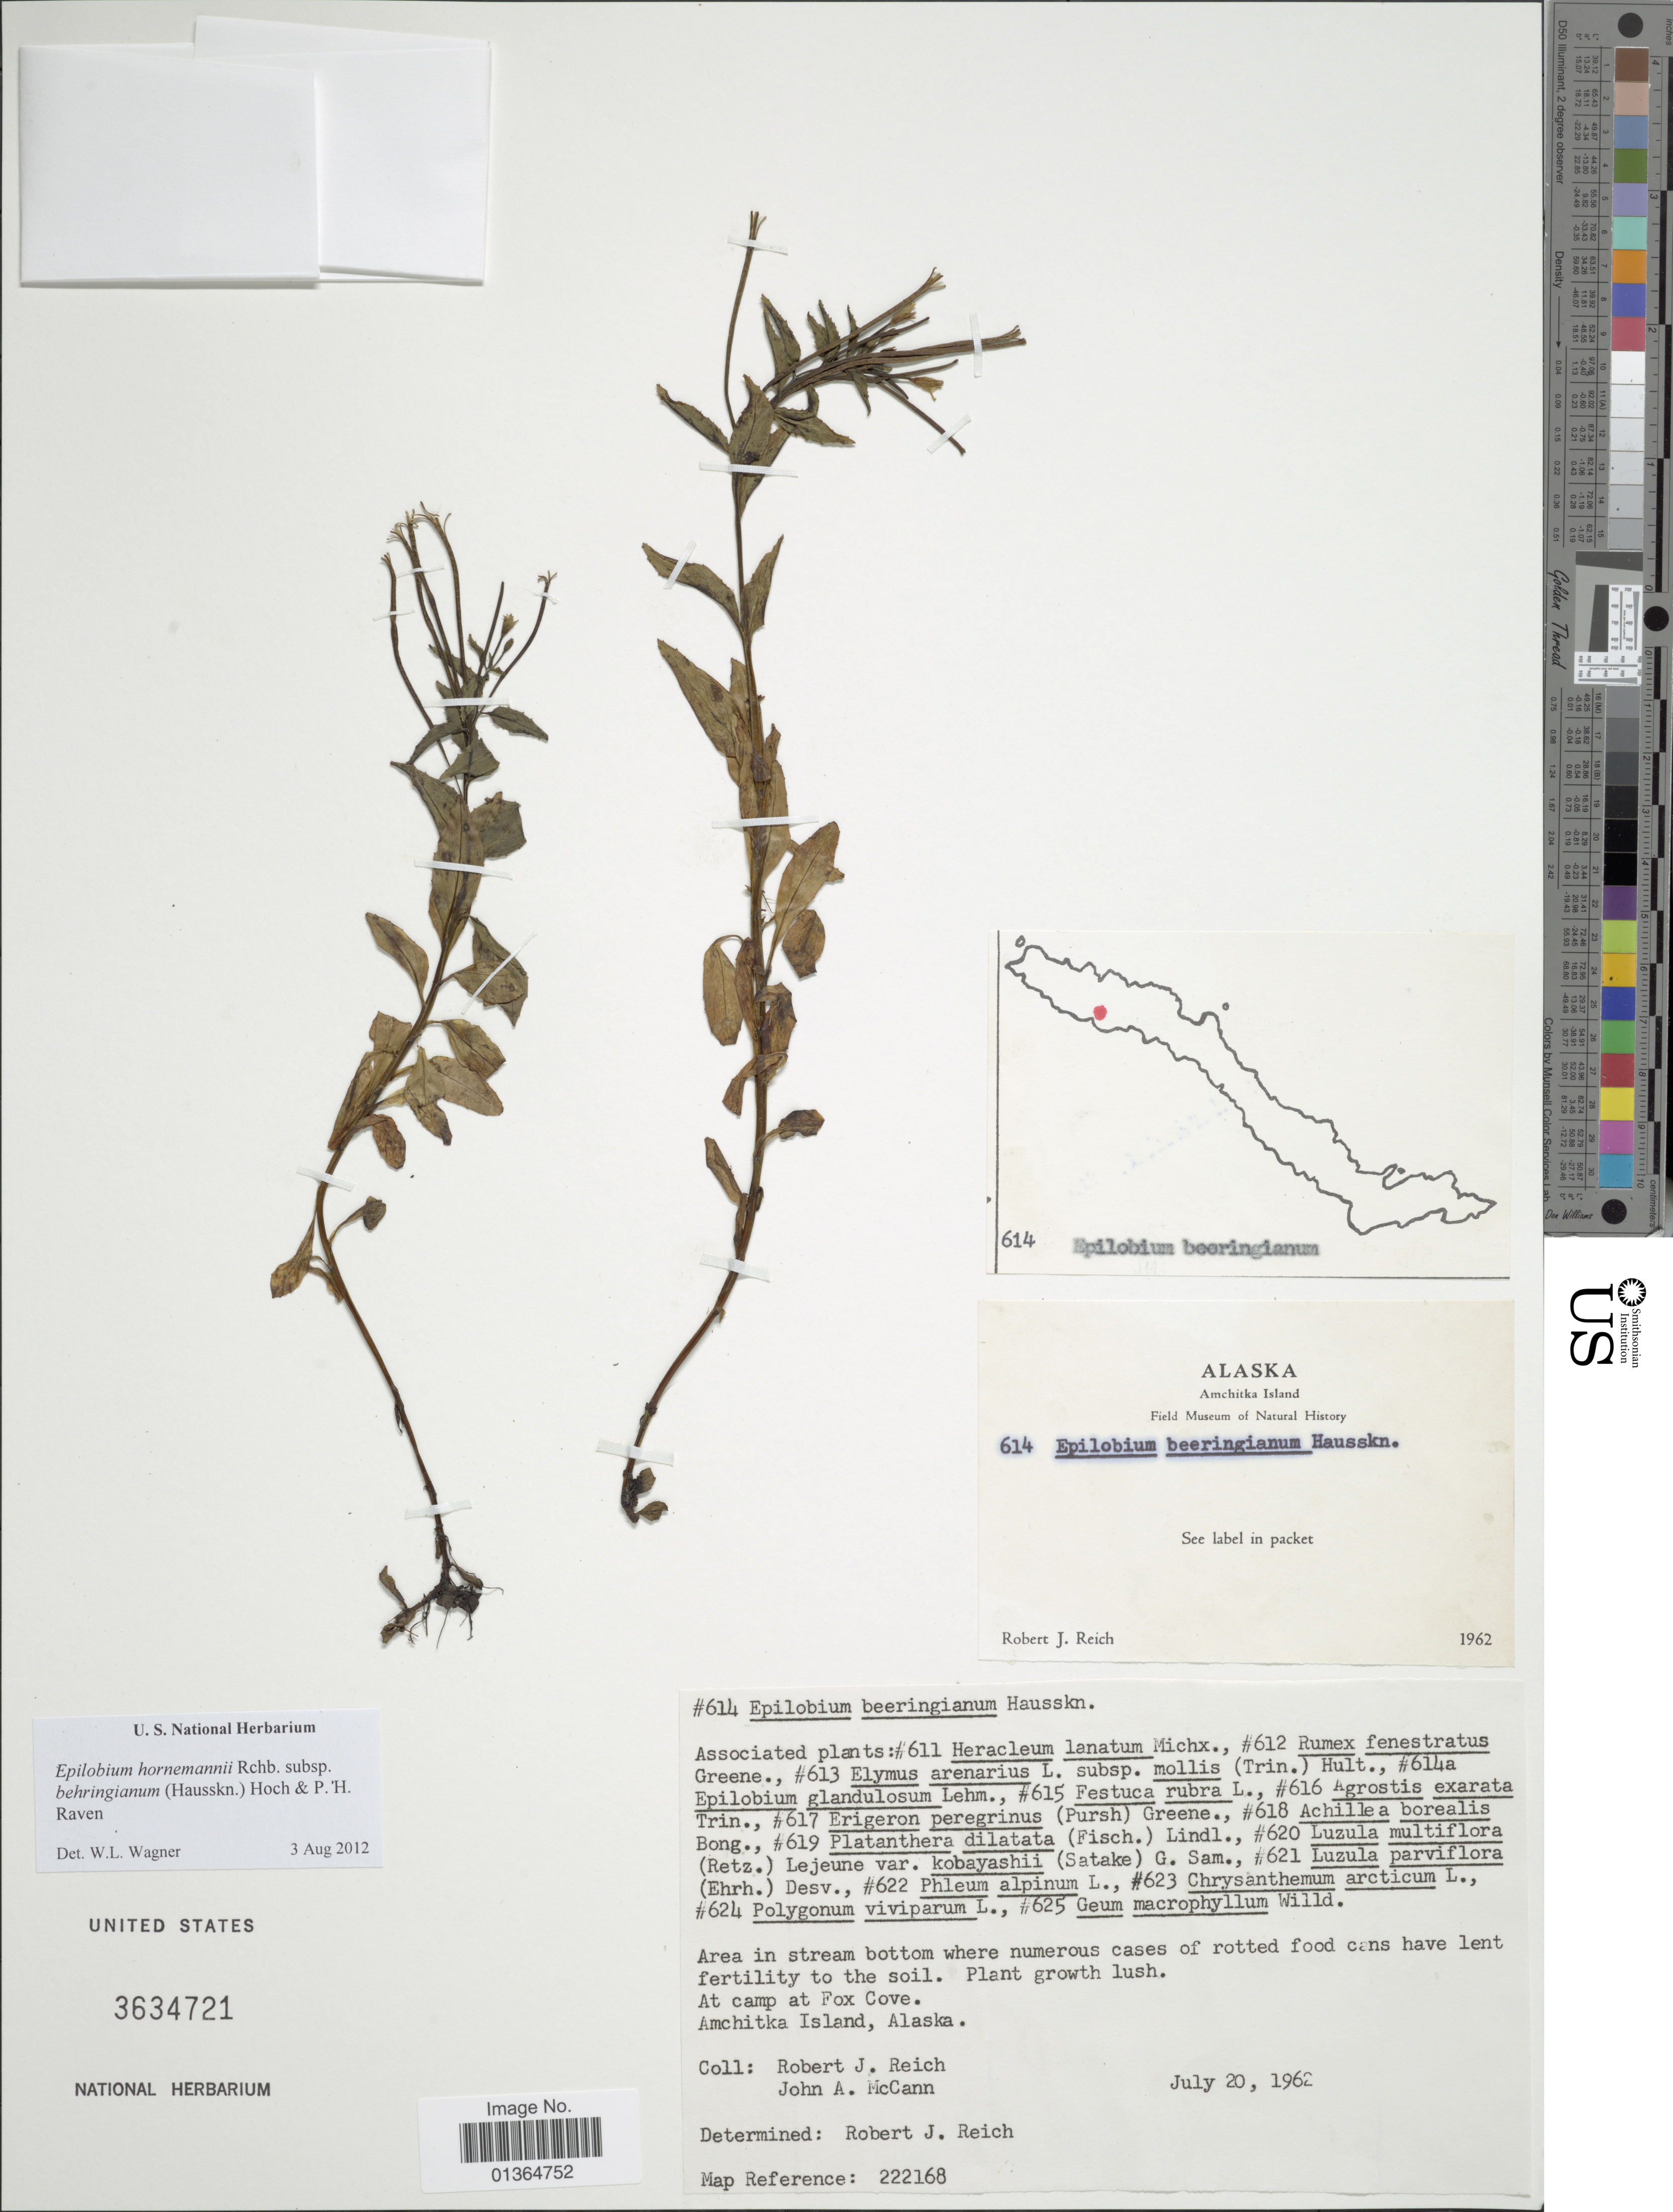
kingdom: Plantae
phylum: Tracheophyta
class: Magnoliopsida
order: Myrtales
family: Onagraceae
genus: Epilobium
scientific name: Epilobium hornemannii subsp. behringianum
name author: (Hausskn.) Hoch & P.H. Raven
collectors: R. Reich & J. A. McCann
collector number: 614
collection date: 1962-07-20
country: United States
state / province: Alaska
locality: At camp at Fox Cove. Amchitka Island.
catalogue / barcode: US 3634721